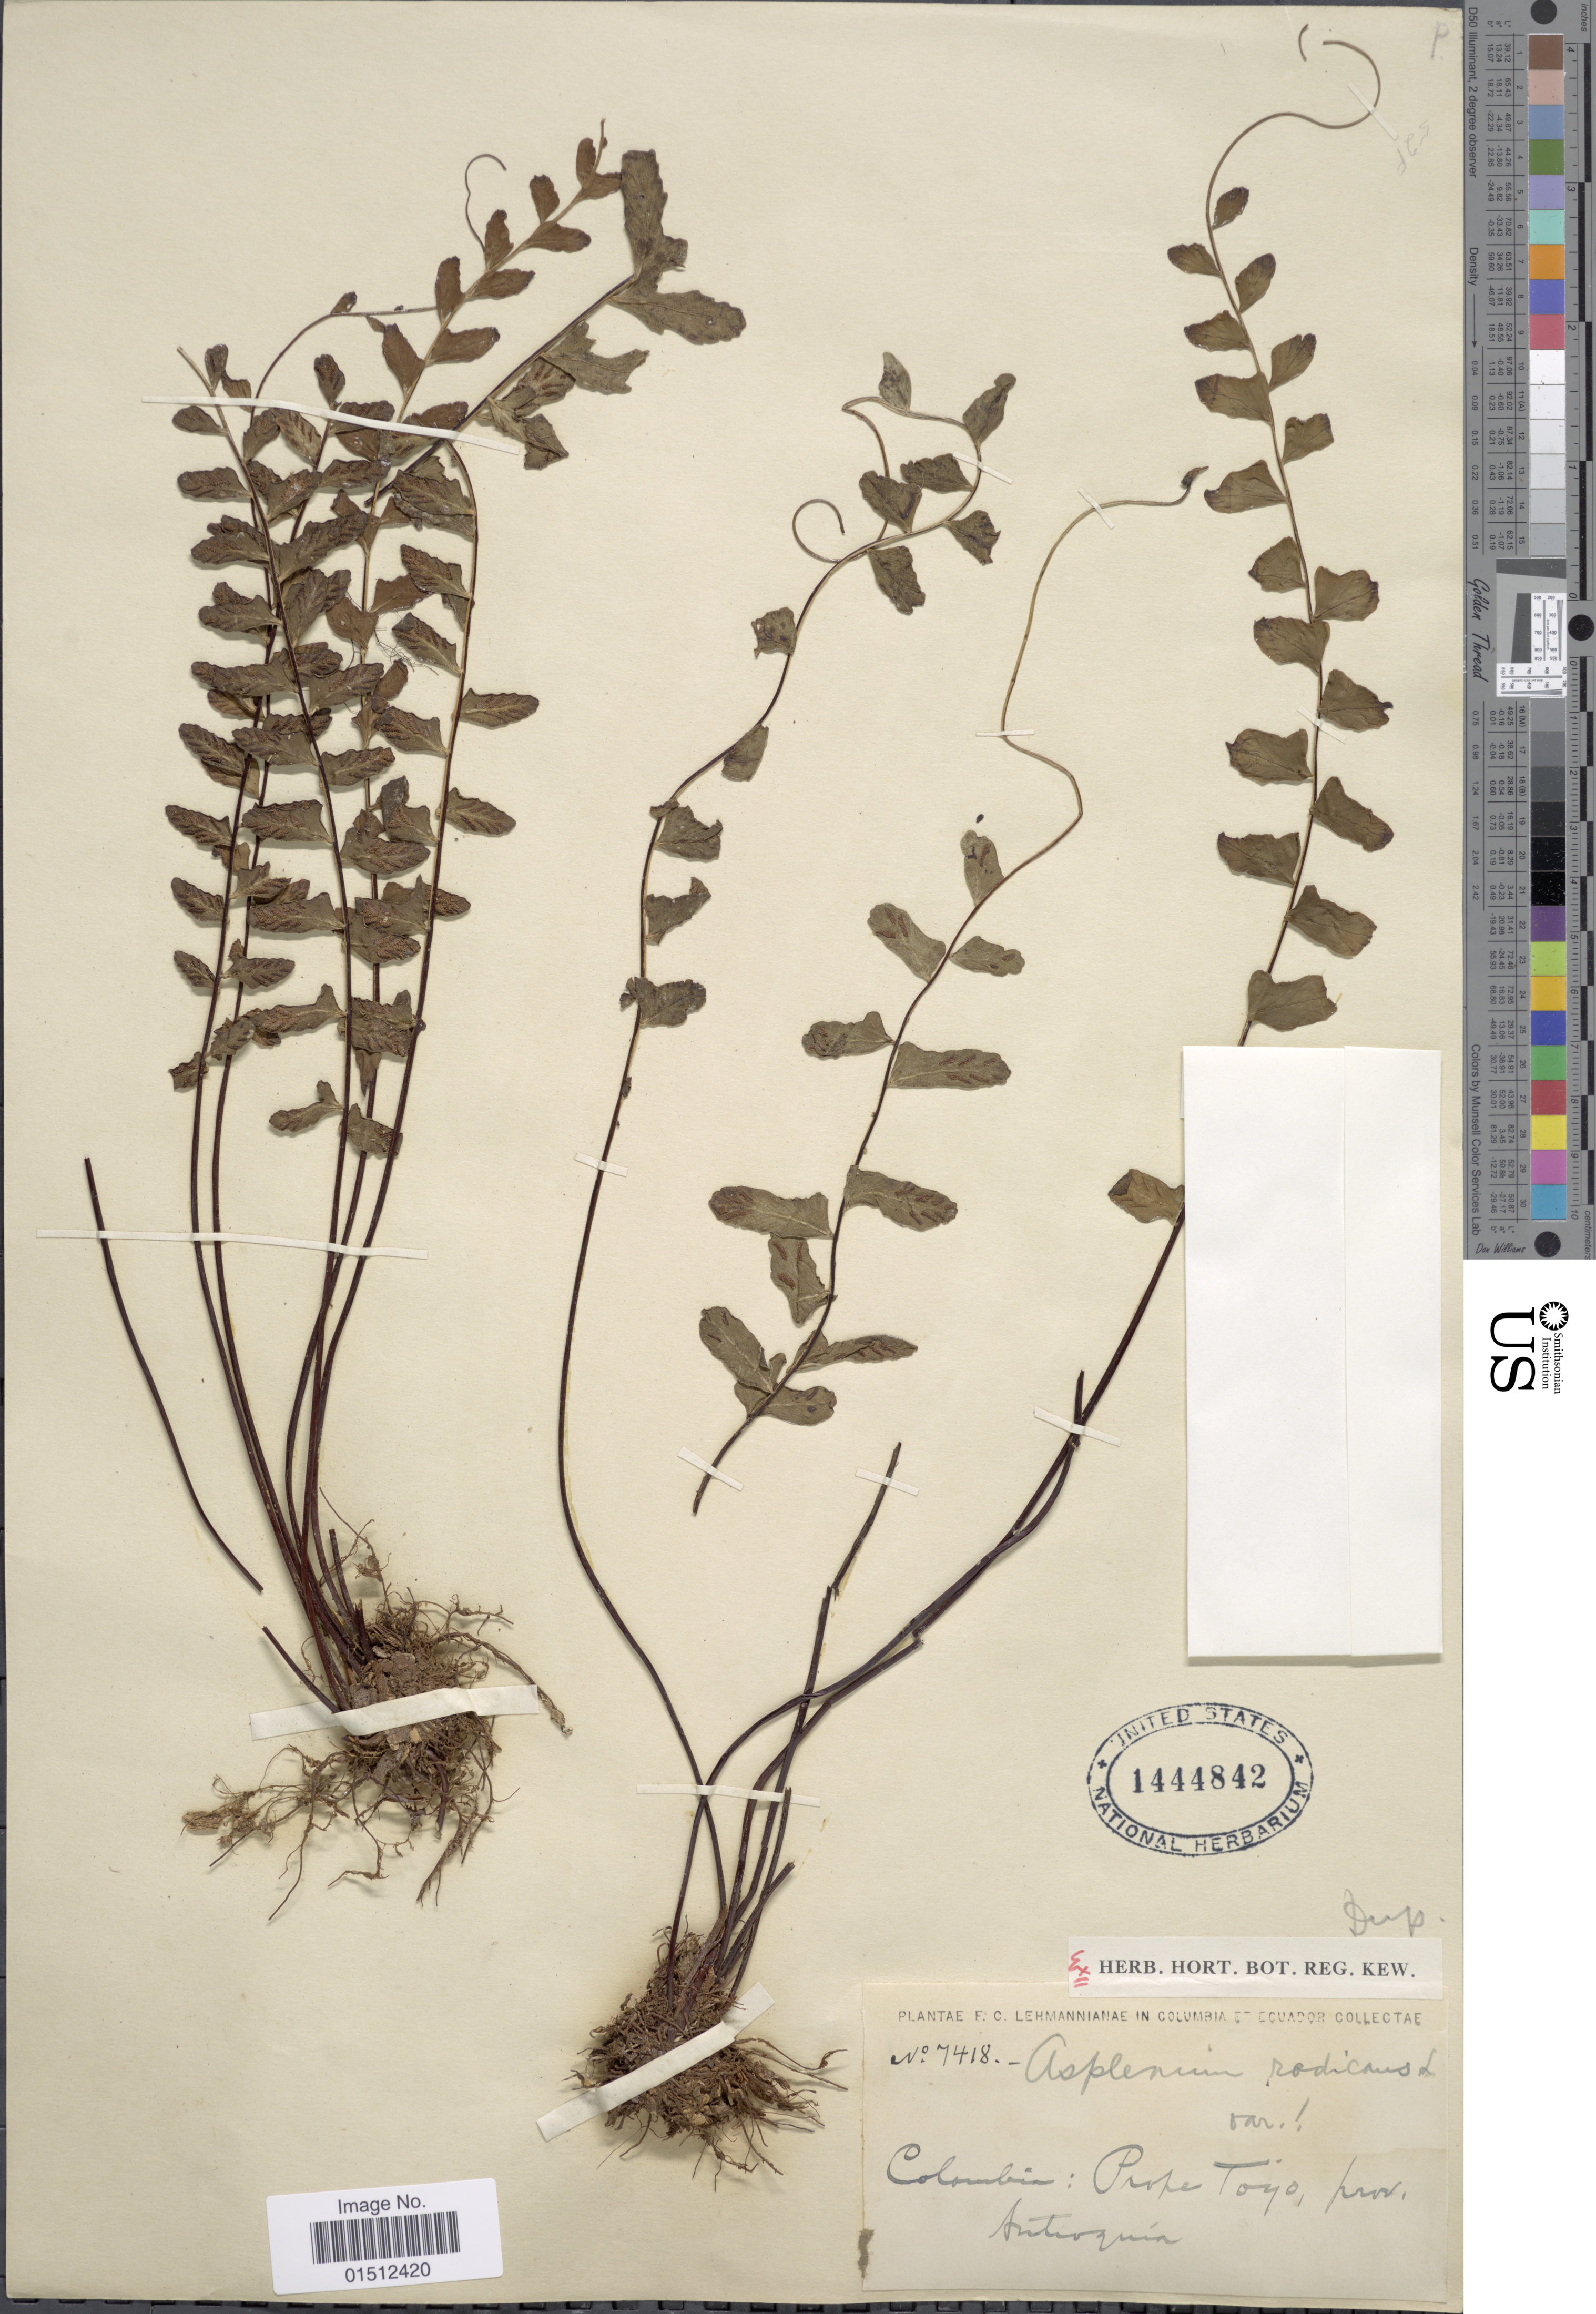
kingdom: Plantae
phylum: Tracheophyta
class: Polypodiopsida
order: Polypodiales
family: Aspleniaceae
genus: Asplenium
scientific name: Asplenium radicans var. cirrhatum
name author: (Rich. ex Willd.) Rosenst.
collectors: F. C. Lehmann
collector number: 7418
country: Colombia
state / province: Antioquia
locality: Colombia: Prope Toyo, prov. Antioquia.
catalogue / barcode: US 1444842